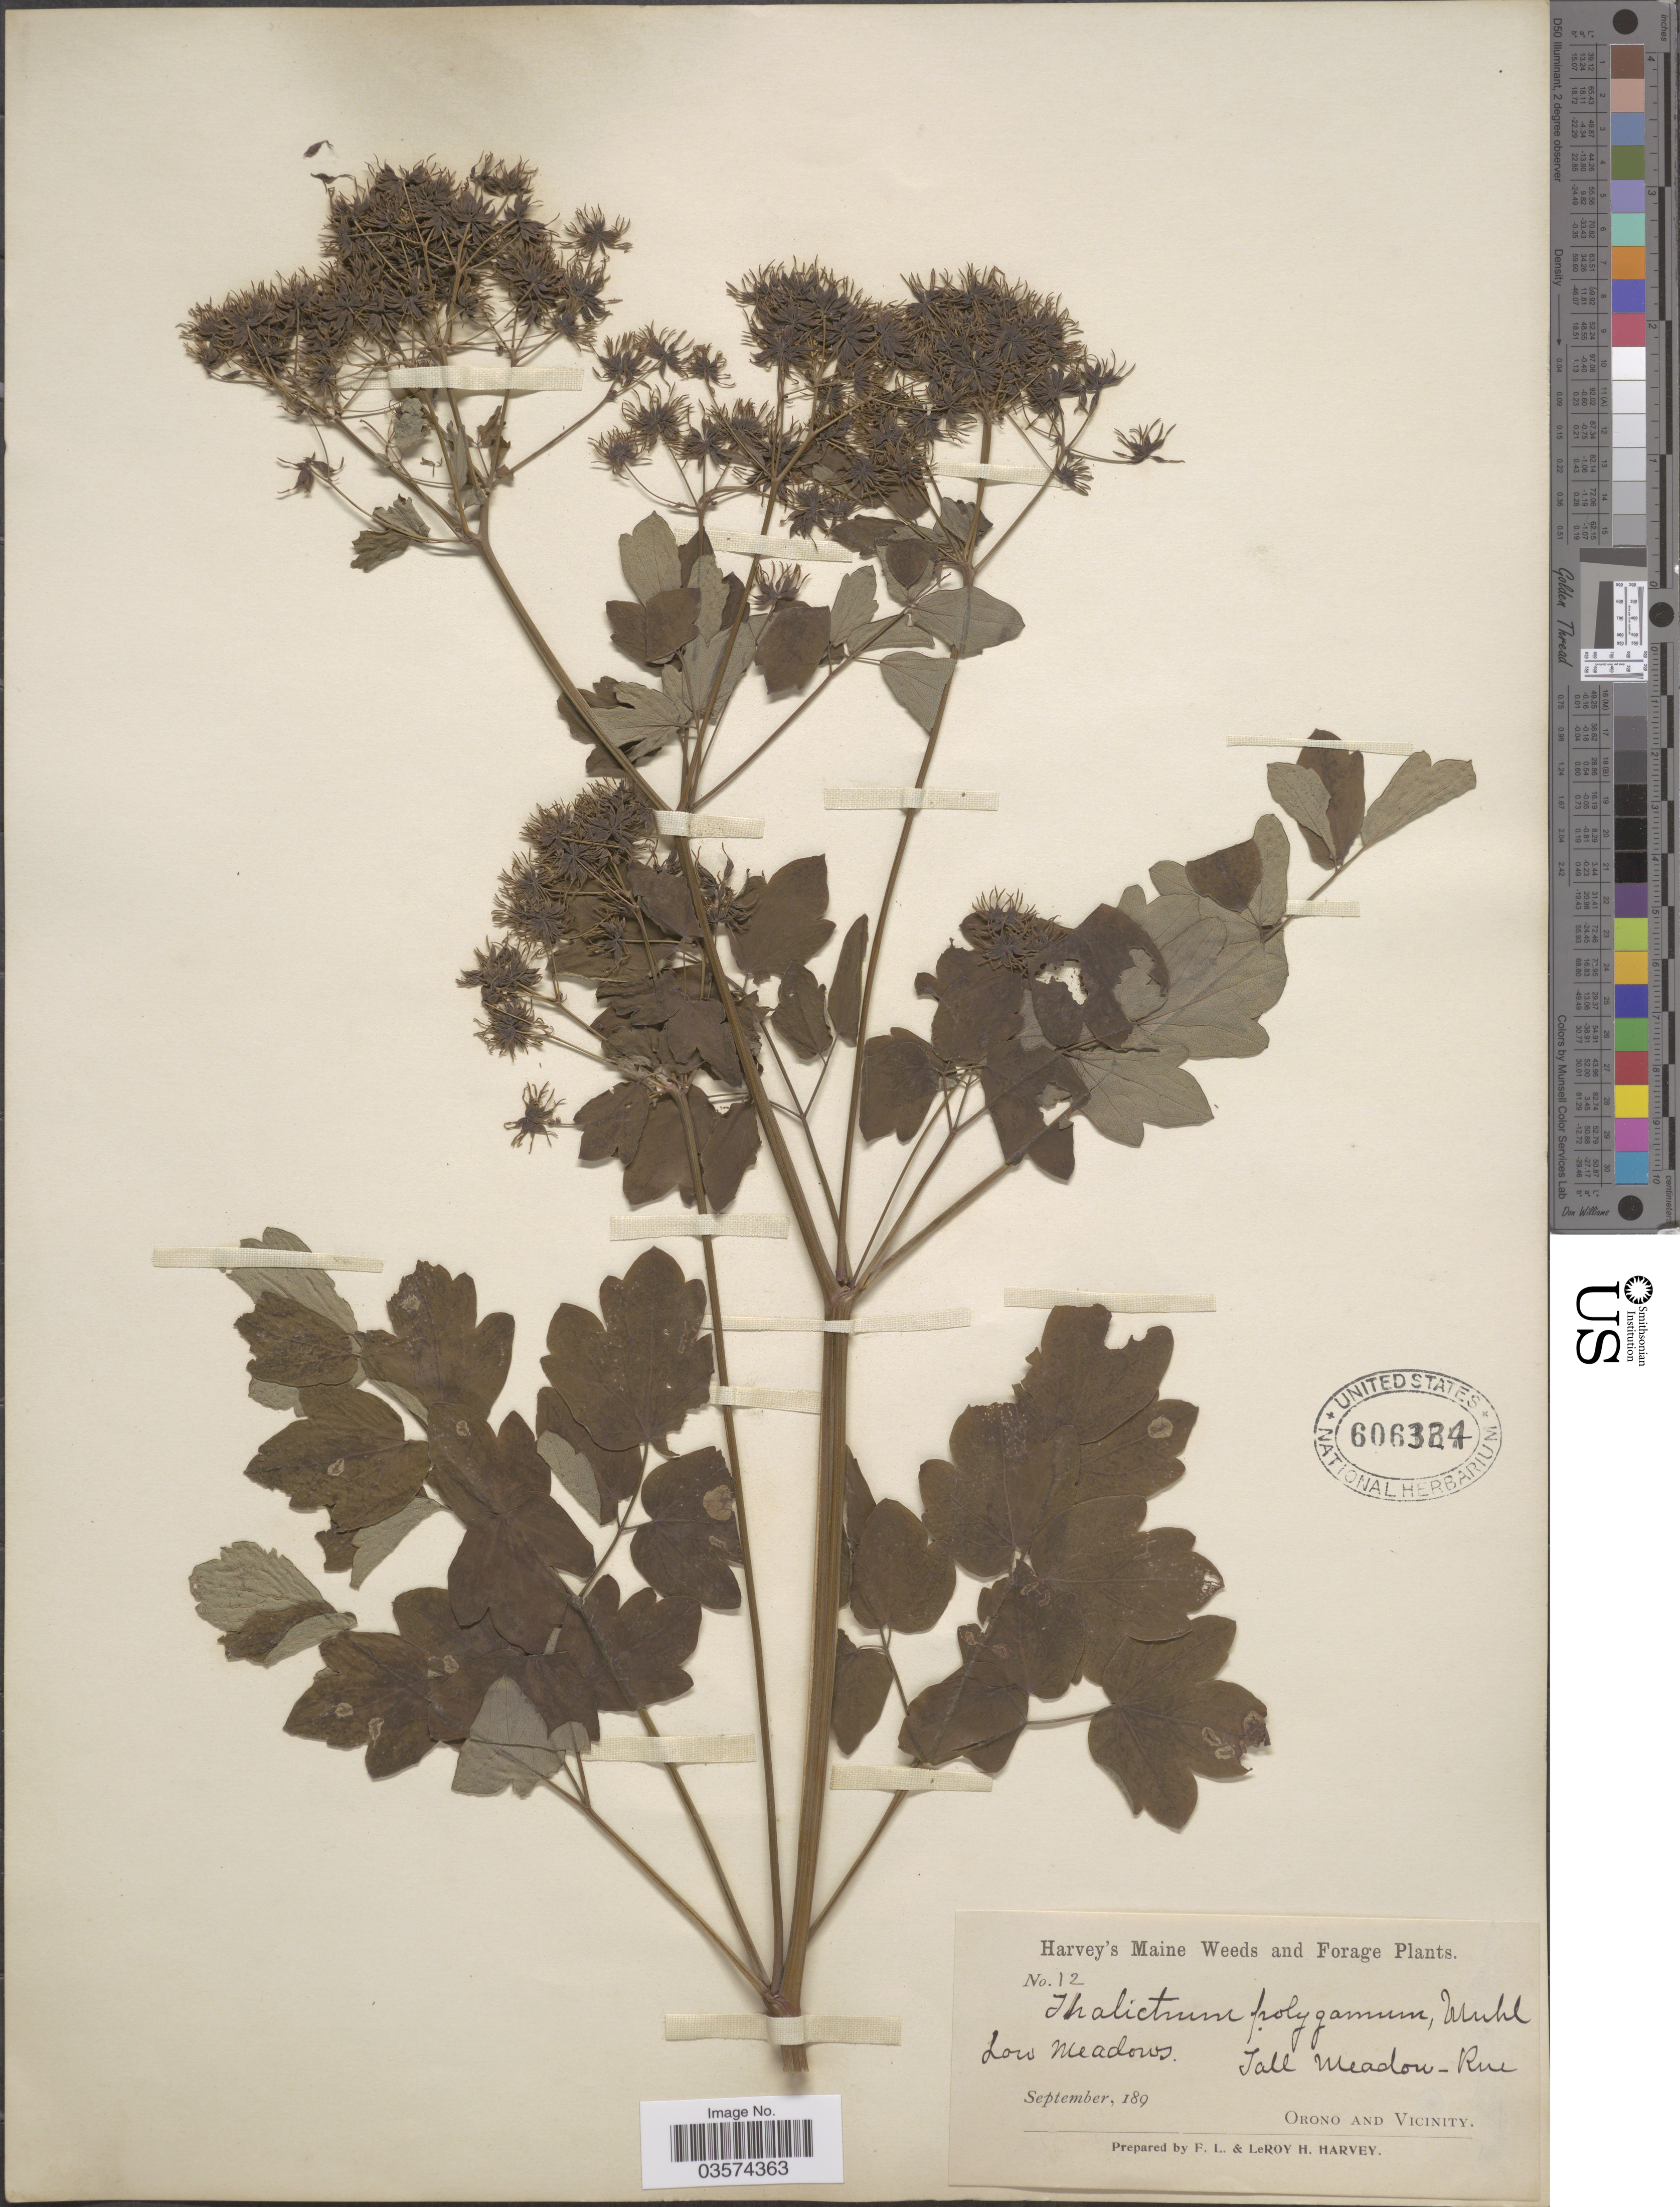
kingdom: Plantae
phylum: Tracheophyta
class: Magnoliopsida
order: Ranunculales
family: Ranunculaceae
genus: Thalictrum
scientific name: Thalictrum pubescens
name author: Pursh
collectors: F. L. Harvey & L. H. Harvey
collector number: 12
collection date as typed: September, 189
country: United States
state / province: Maine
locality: Low meadows. Orono and Vicinity.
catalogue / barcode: US 606324